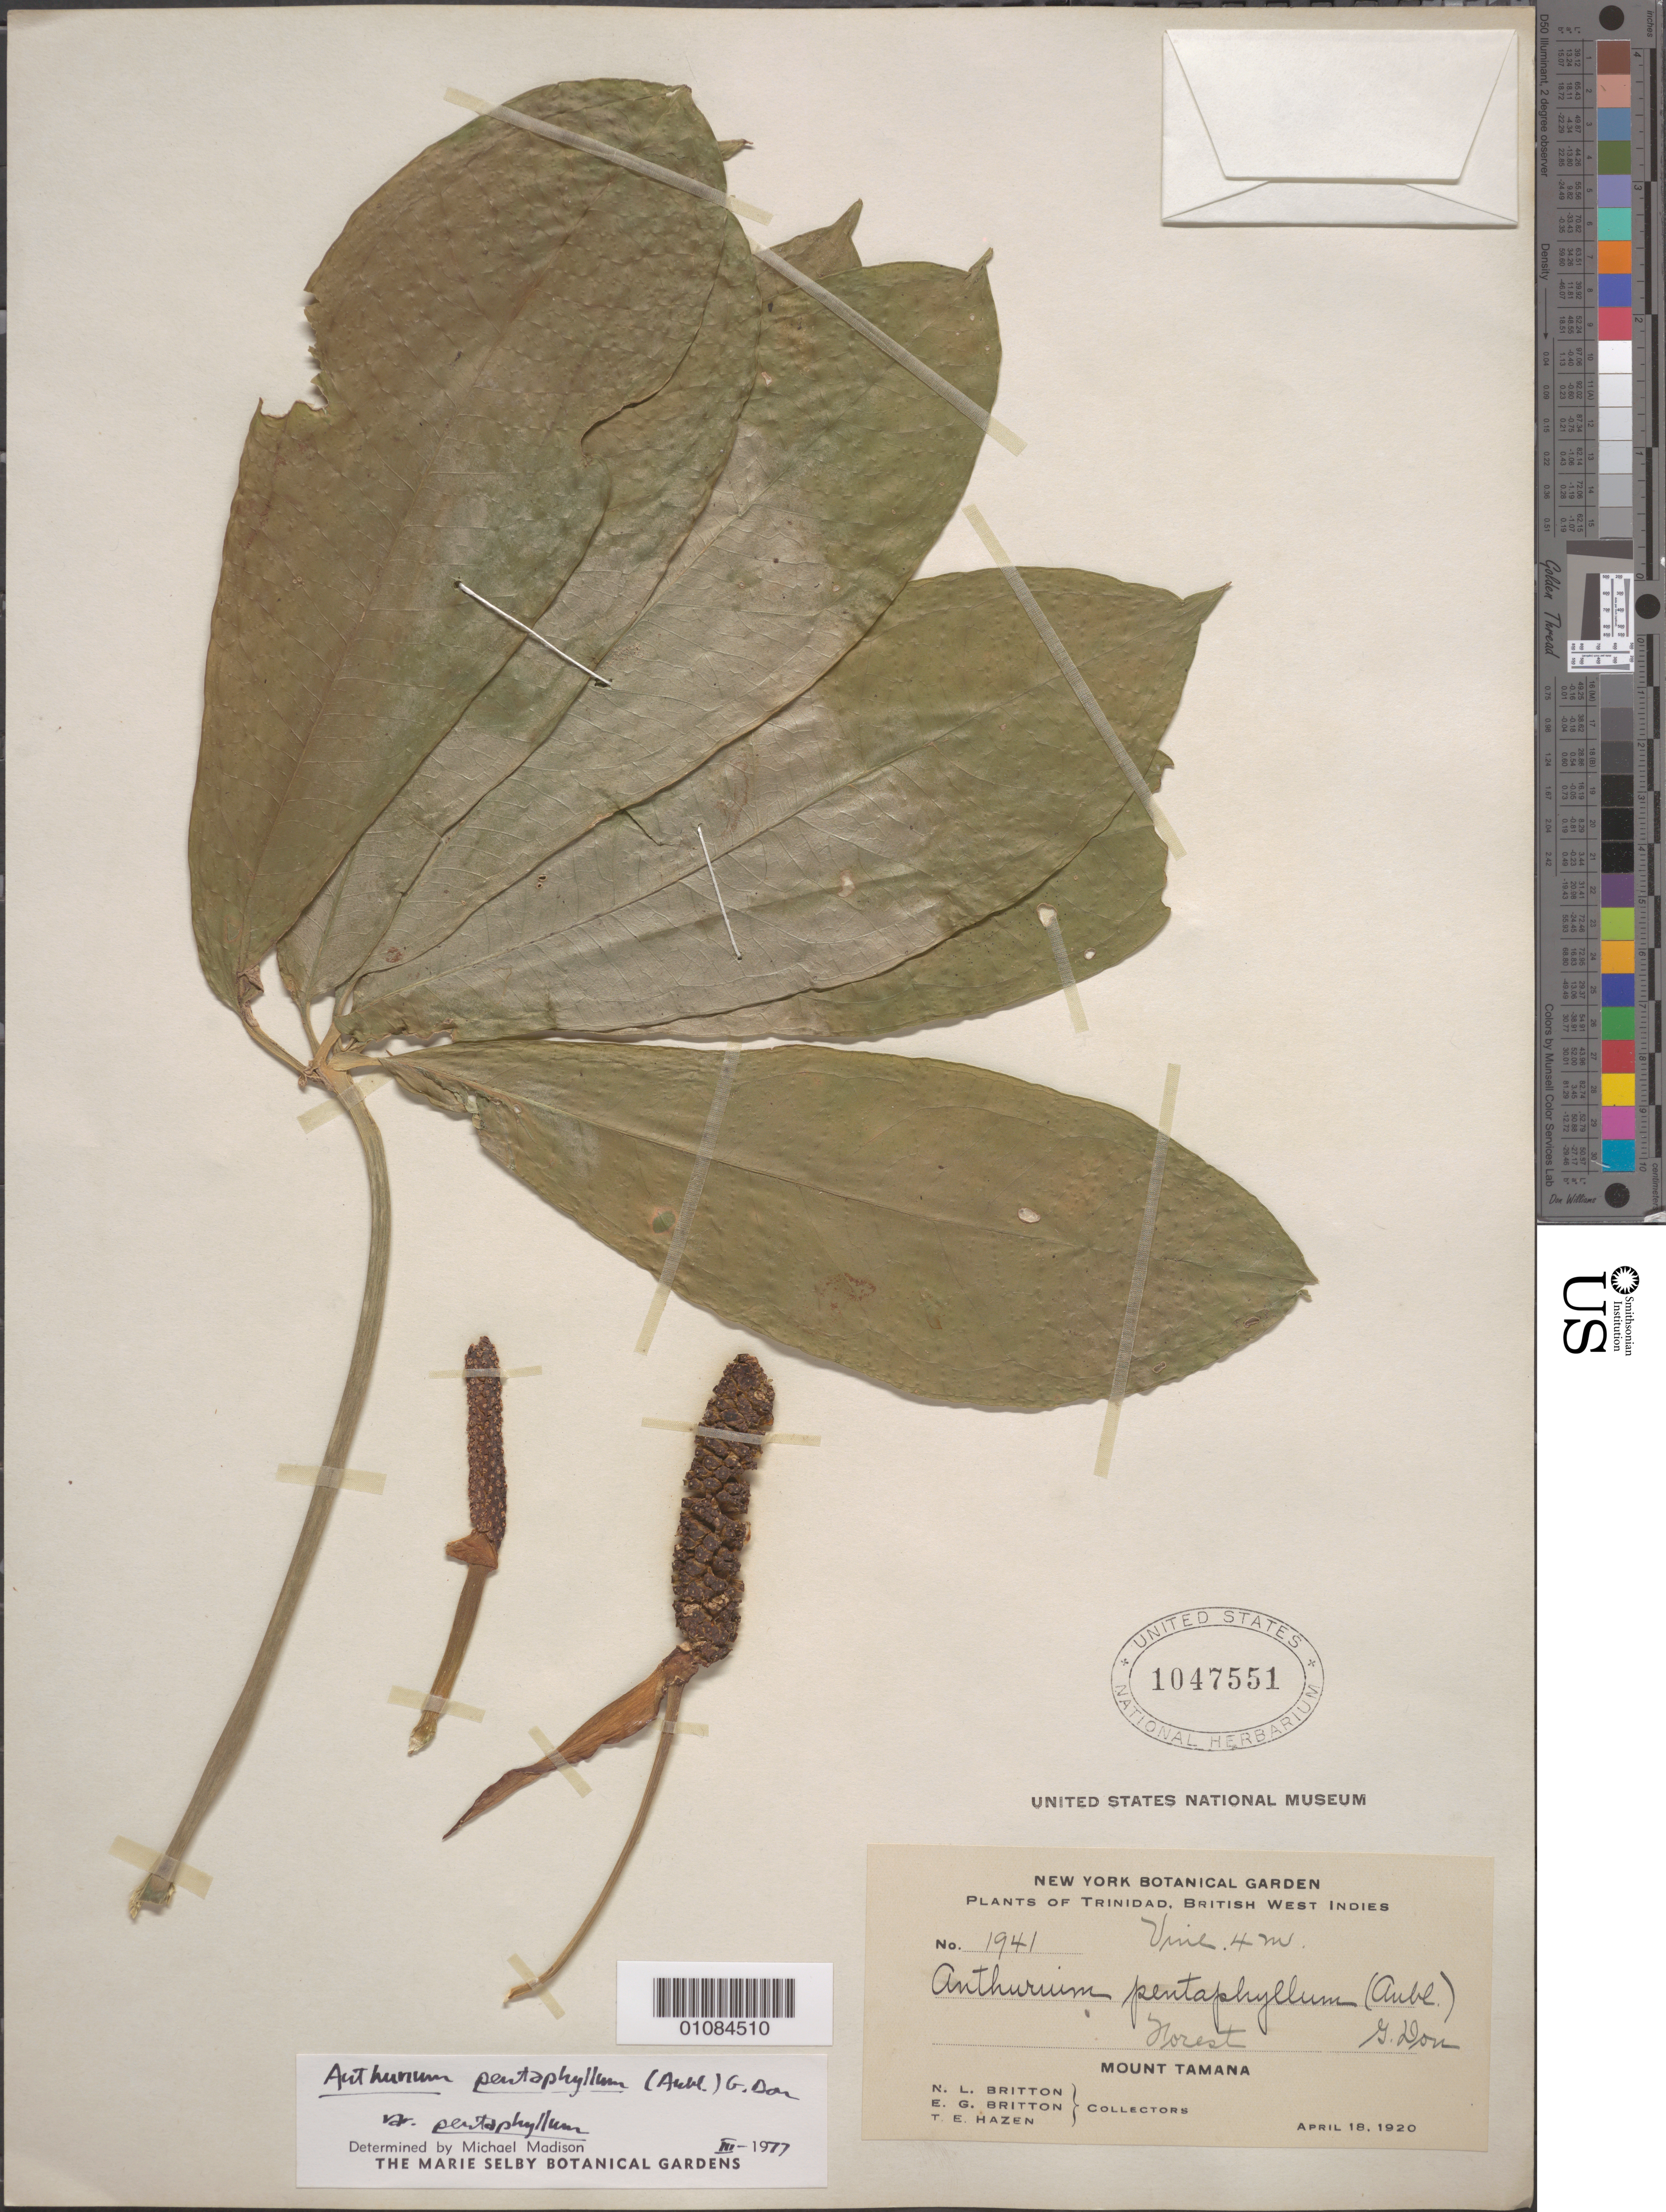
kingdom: Plantae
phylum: Tracheophyta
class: Liliopsida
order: Alismatales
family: Araceae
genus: Anthurium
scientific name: Anthurium pentaphyllum var. pentaphyllum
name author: (Aubl.) G. Don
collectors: N. Britton, E. G. Britton & T. E. Hazen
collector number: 1941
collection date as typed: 18 Apr 1920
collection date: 1920-04-18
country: Trinidad and Tobago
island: Trinidad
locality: Mount Tamana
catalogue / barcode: US 1047551